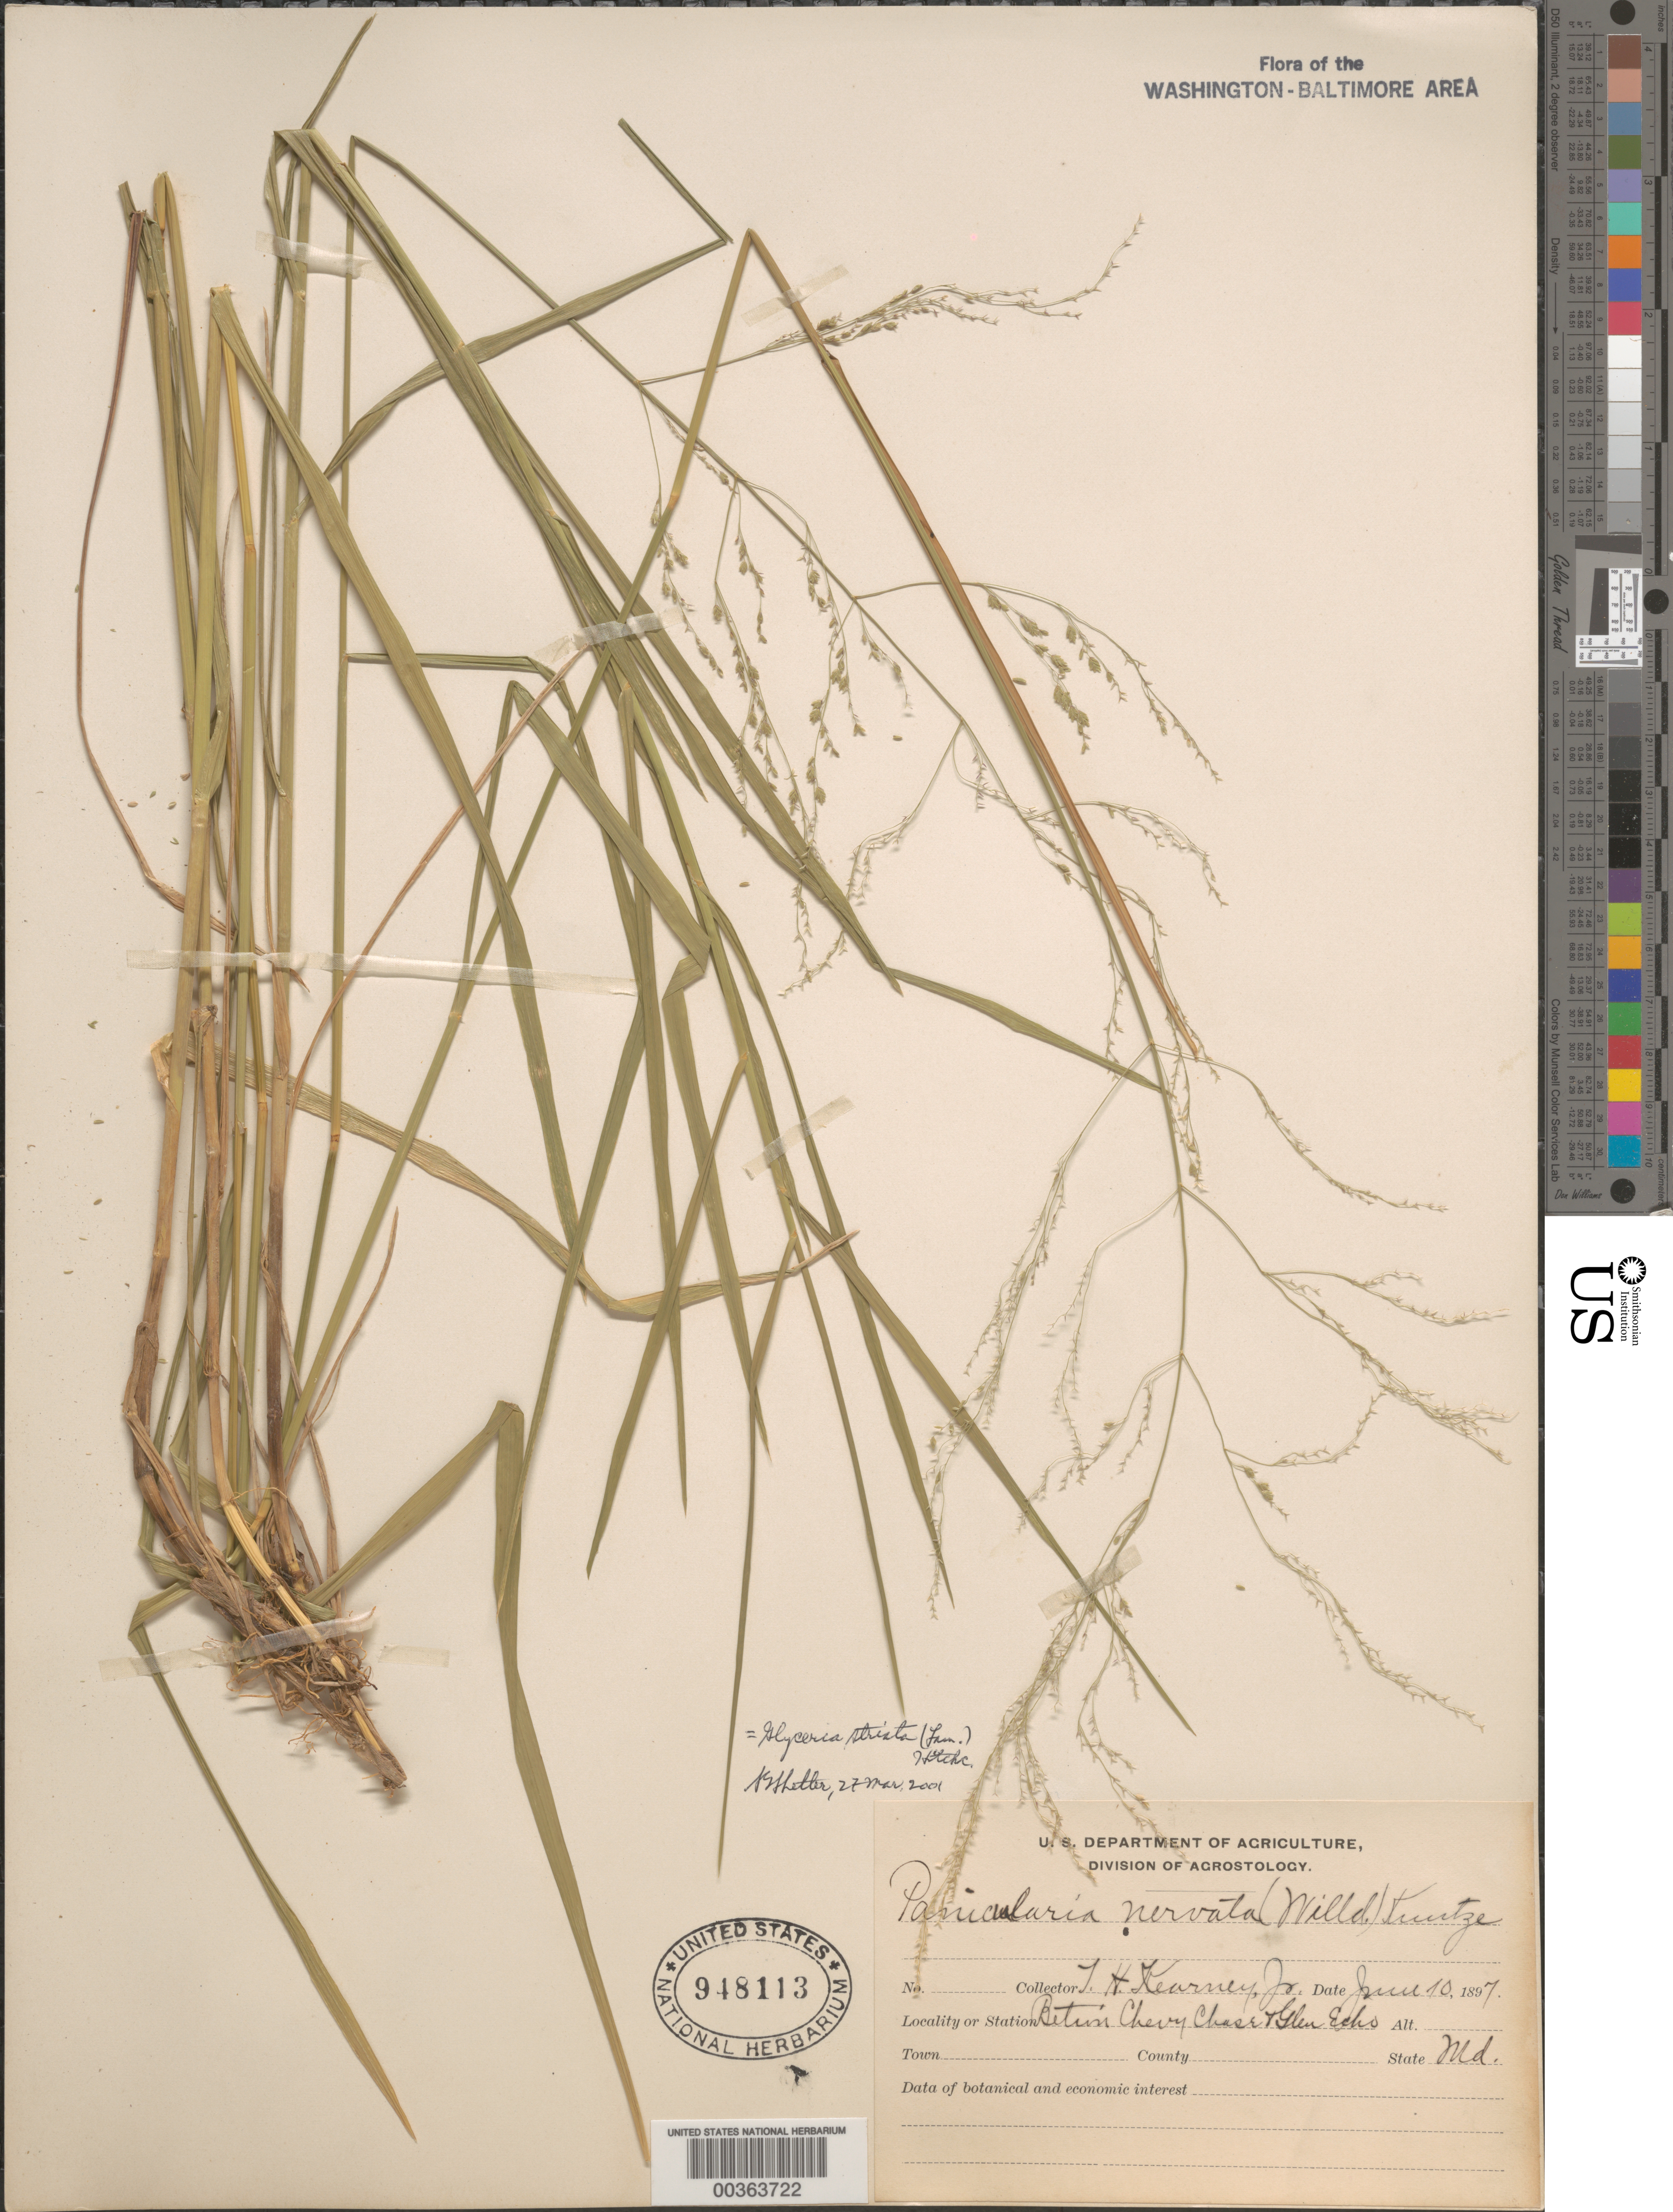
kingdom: Plantae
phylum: Tracheophyta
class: Liliopsida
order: Poales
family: Poaceae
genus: Glyceria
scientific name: Glyceria striata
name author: (Lam.) Hitchc.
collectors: T. H. Kearney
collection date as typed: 10 Jun 1897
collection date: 1897-06-10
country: United States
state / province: Maryland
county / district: Montgomery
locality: Between Chevy Chase and Glen Echo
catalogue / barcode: US 948113